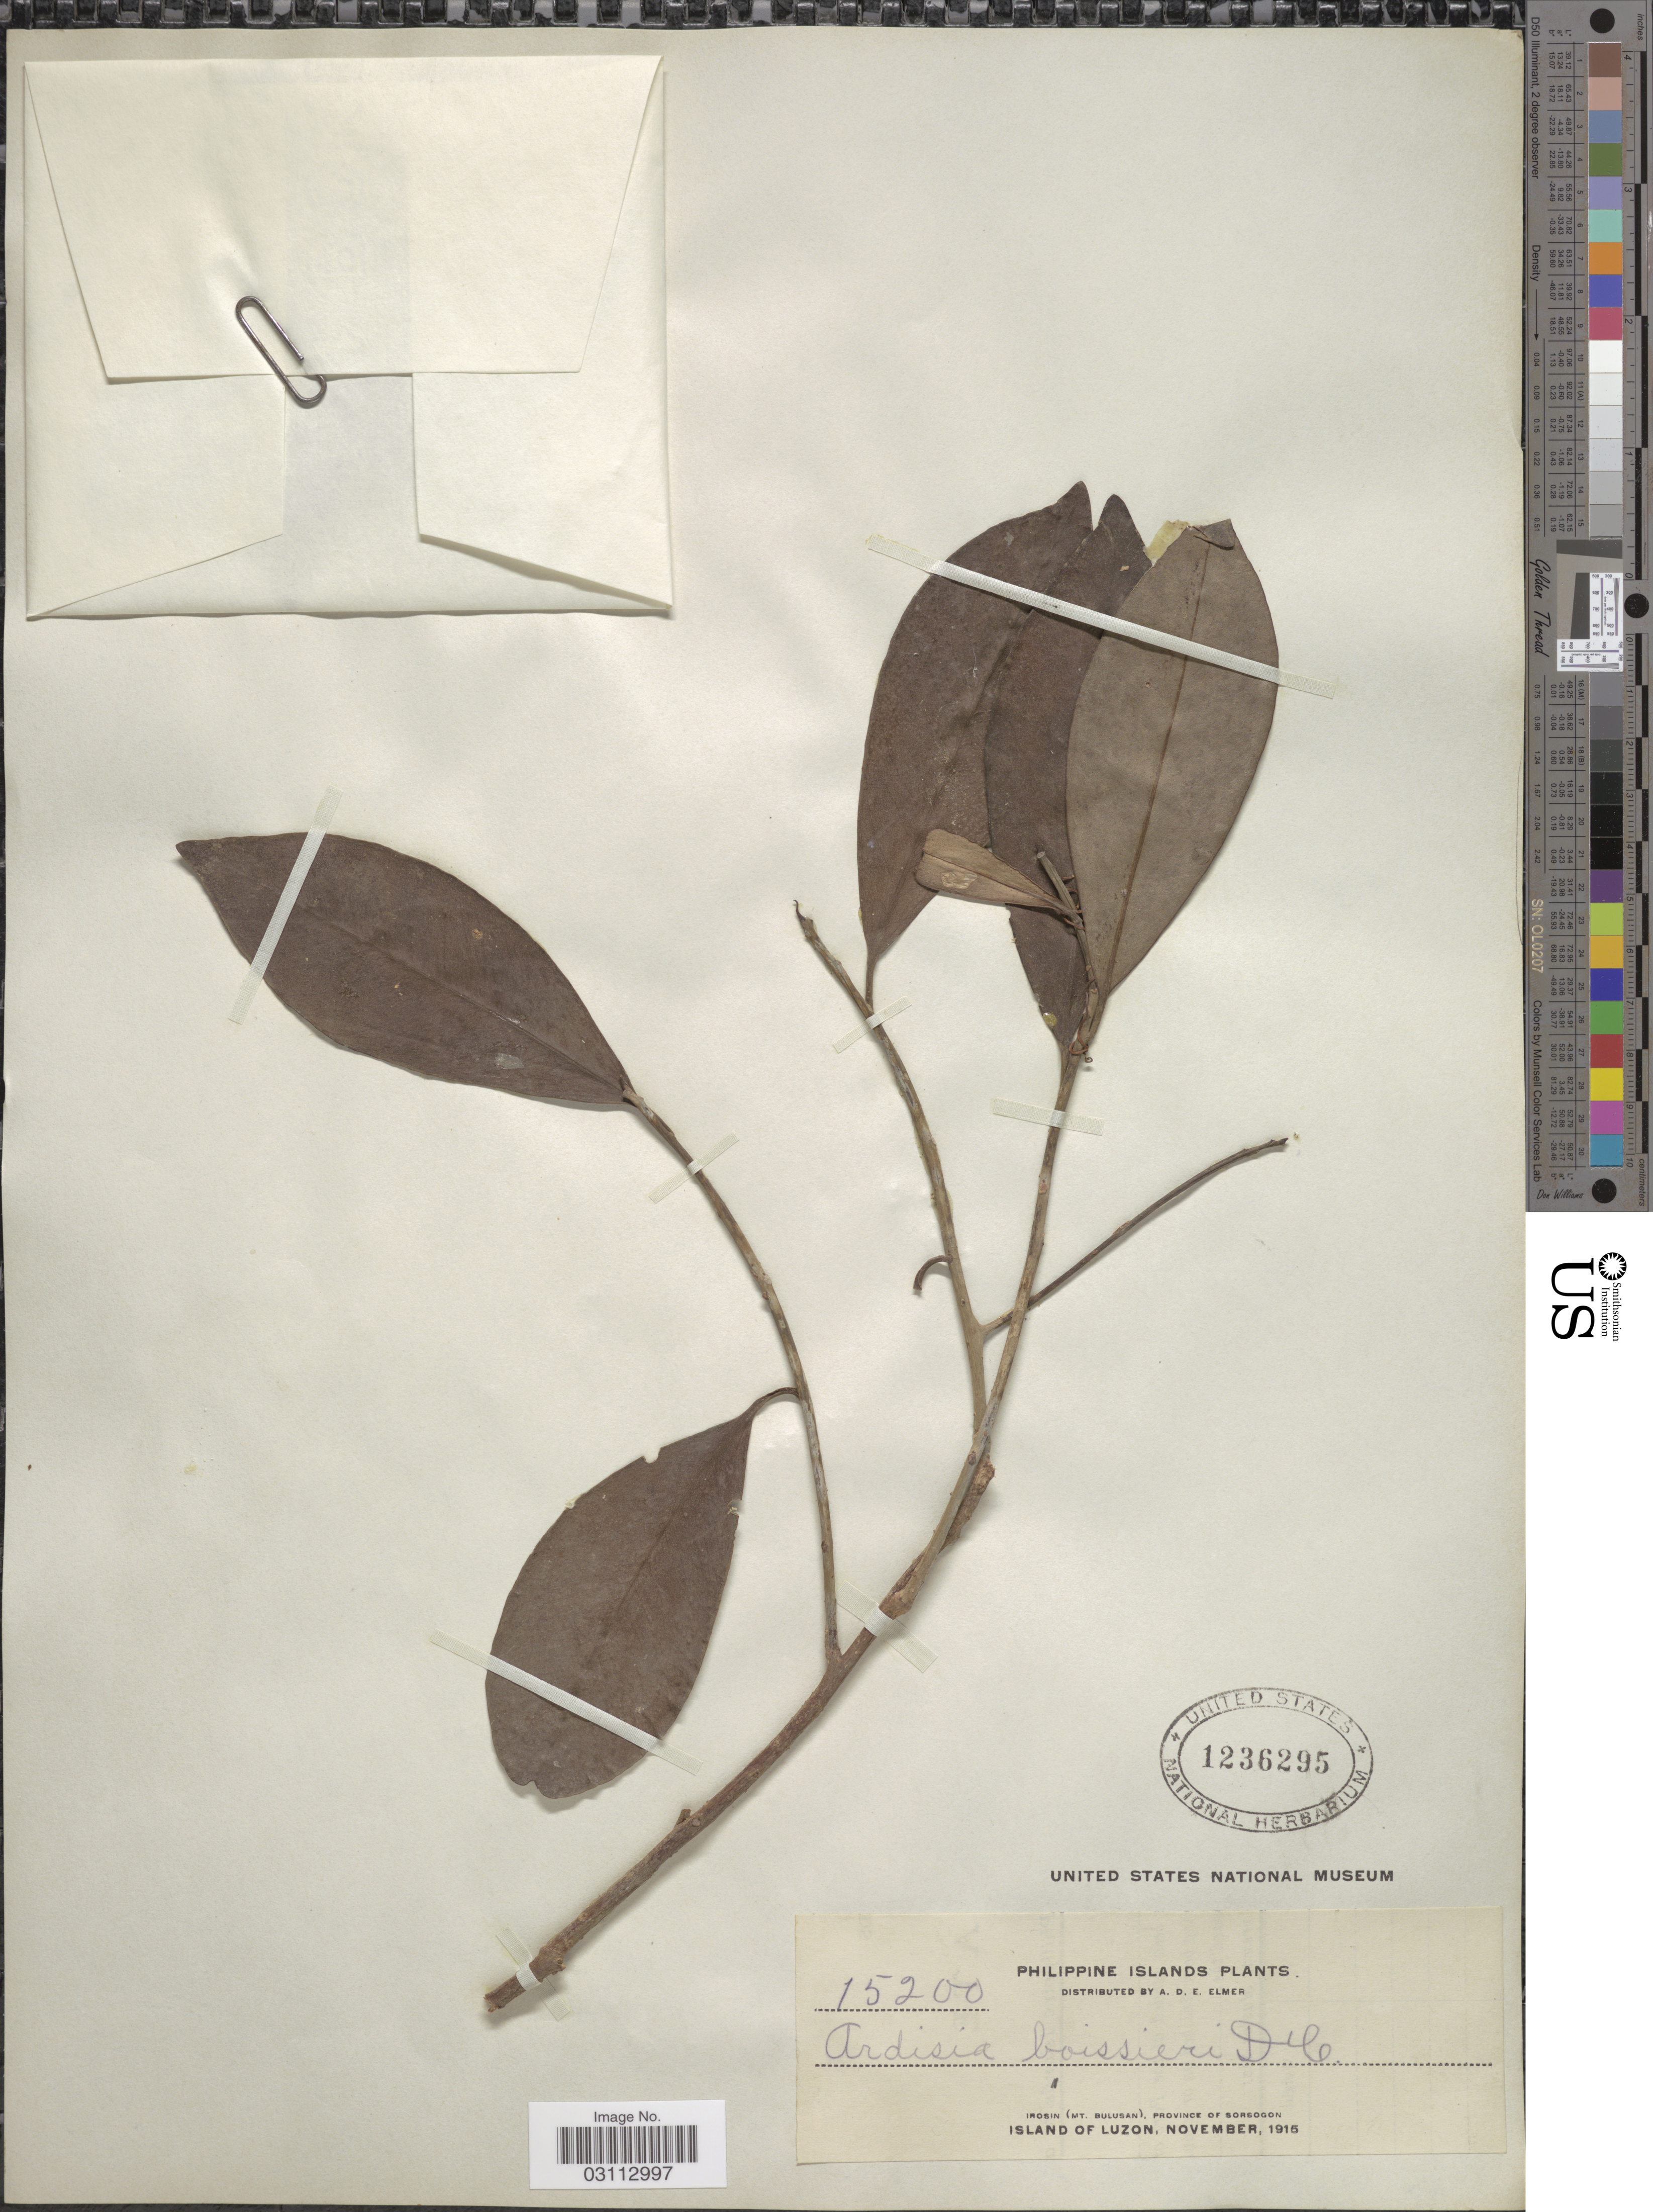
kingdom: Plantae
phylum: Tracheophyta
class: Magnoliopsida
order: Ericales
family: Primulaceae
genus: Ardisia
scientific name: Ardisia squamulosa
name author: C. Presl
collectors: A. D. E. Elmer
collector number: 15200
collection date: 1915-11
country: Philippines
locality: Irosin (Mt. Bulusan), Province of Sorsogon. Island of Luzon.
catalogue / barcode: US 1236295